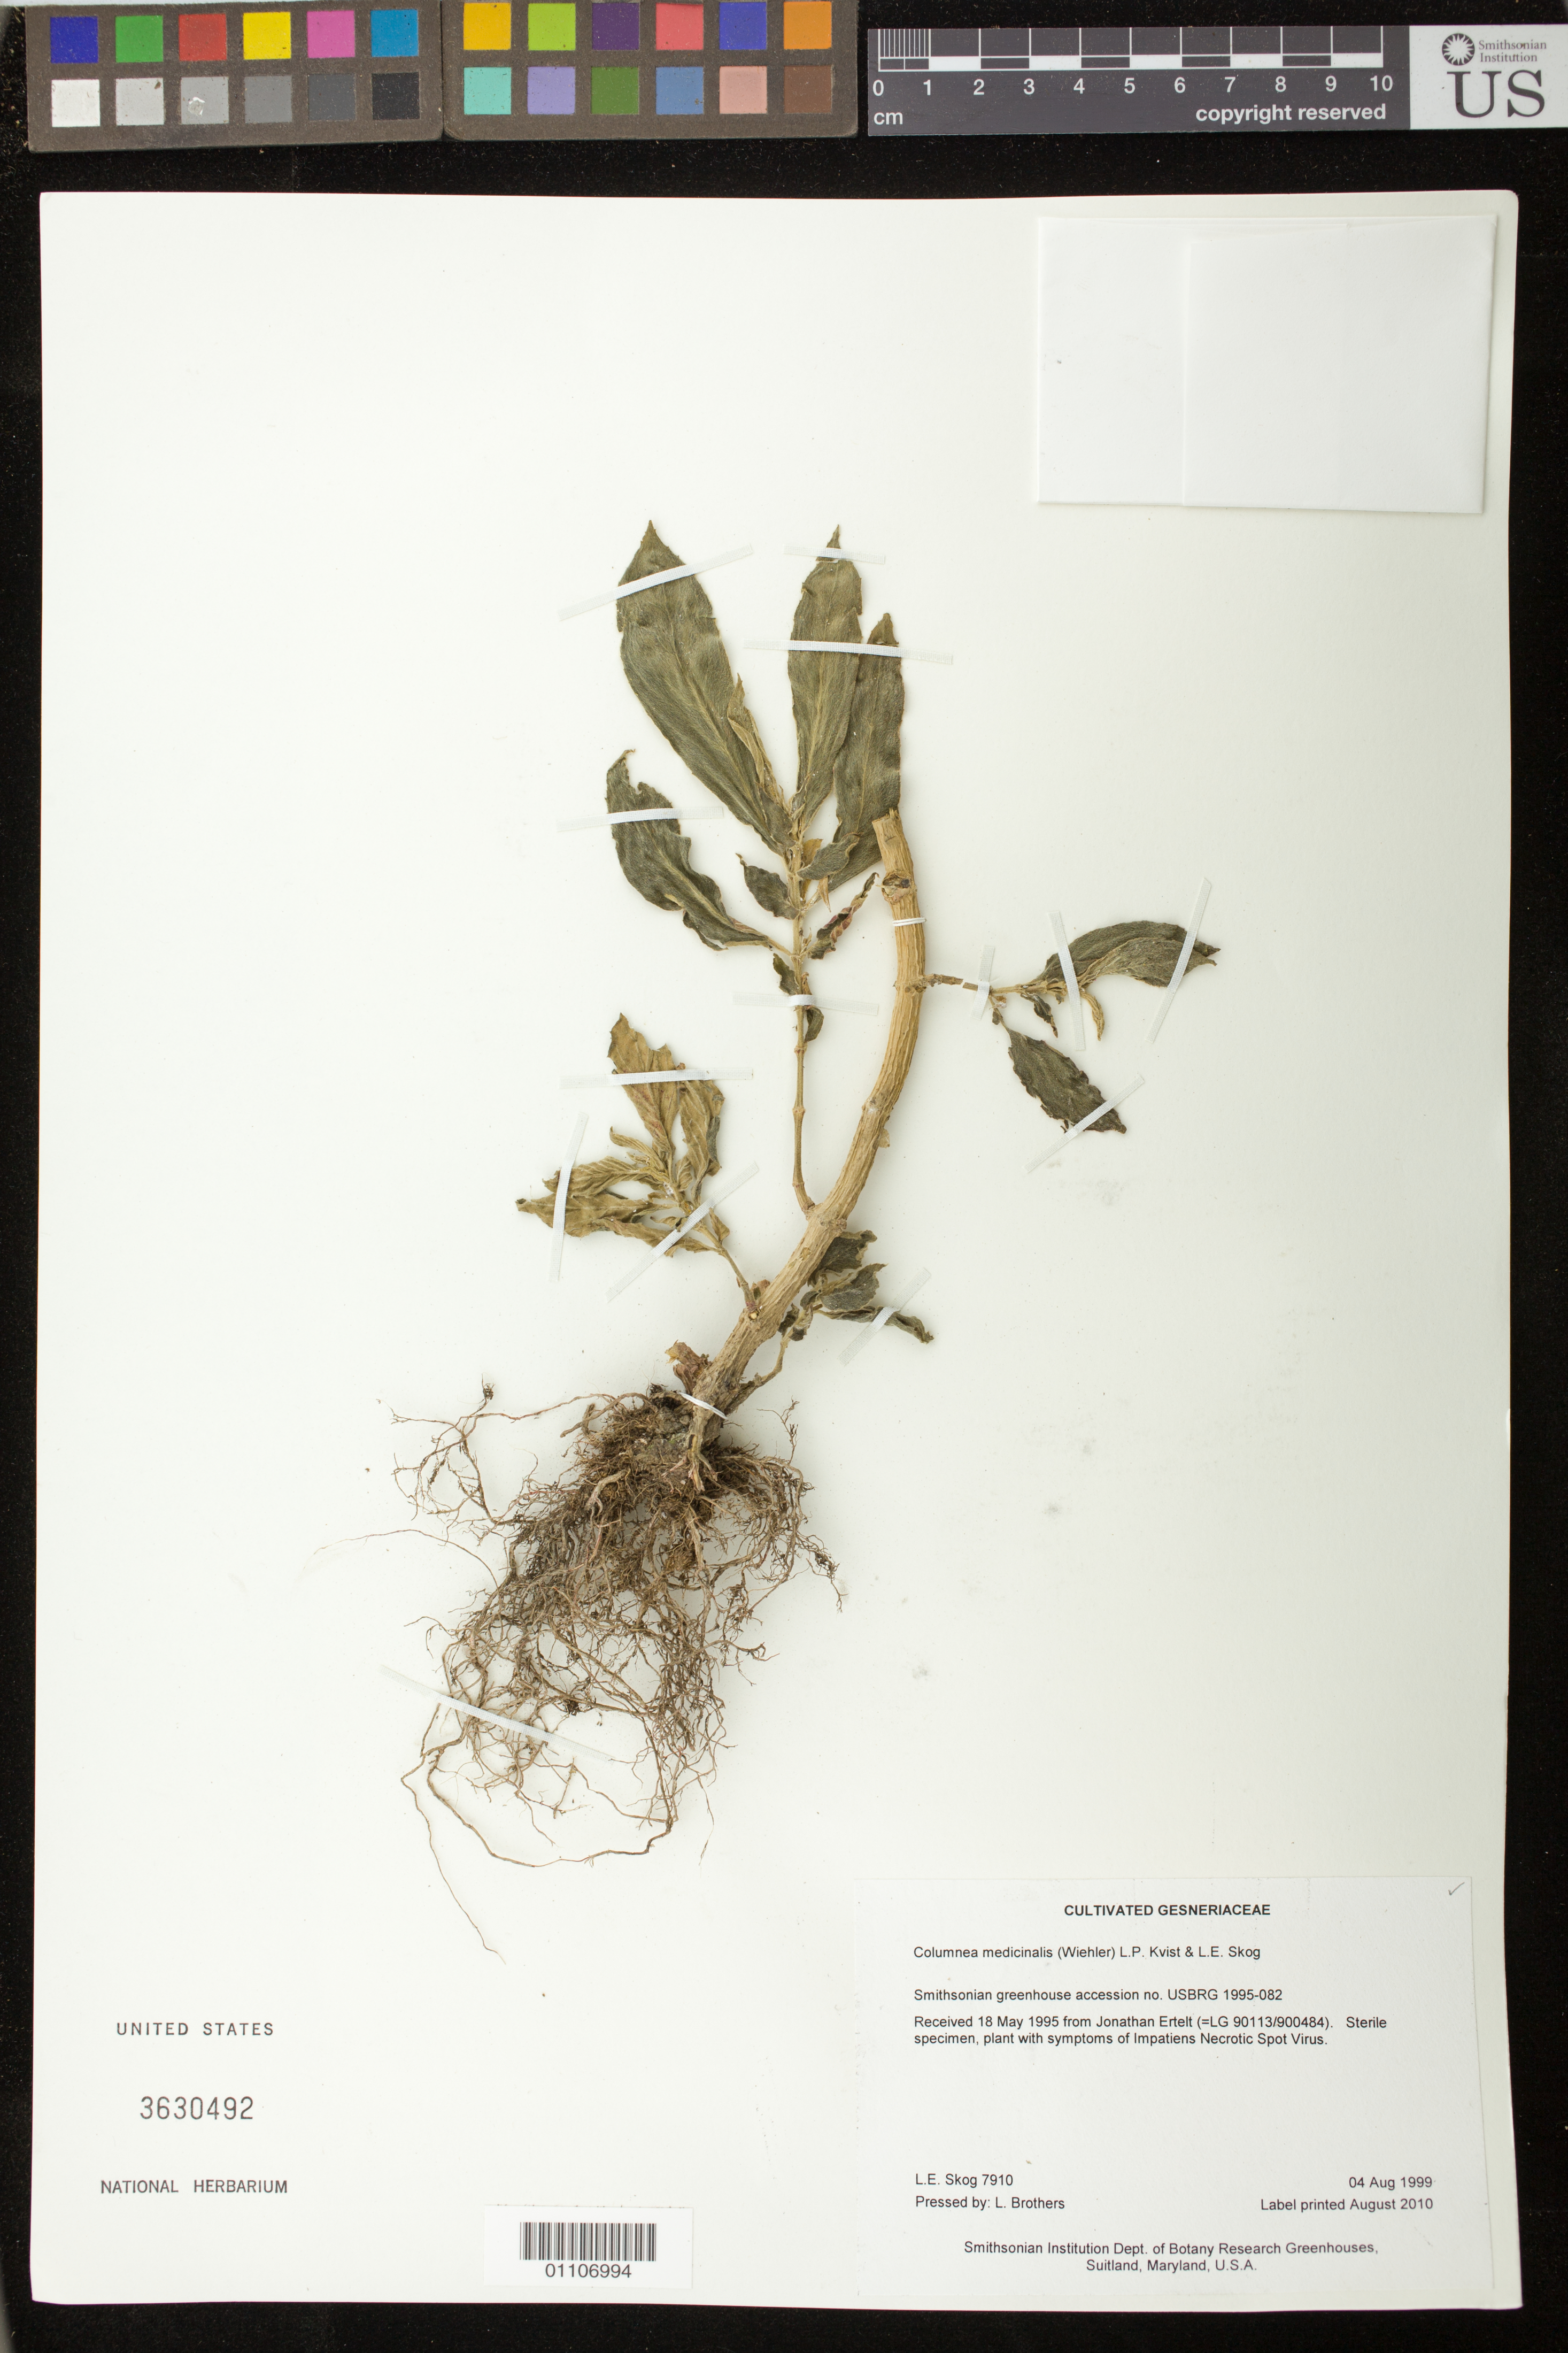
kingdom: Plantae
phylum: Tracheophyta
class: Magnoliopsida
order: Lamiales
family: Gesneriaceae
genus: Columnea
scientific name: Columnea medicinalis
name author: (Wiehler) L.E. Skog & L.P. Kvist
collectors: L. E. Skog & L. Brothers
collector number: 7910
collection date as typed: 04 Aug 1999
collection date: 1999-08-04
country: United States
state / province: Maryland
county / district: Prince George's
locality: Smithsonian Institution Dept. of Botany Research Greenhouses, Suitland, Maryland, U.S.A.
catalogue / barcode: US 3630492